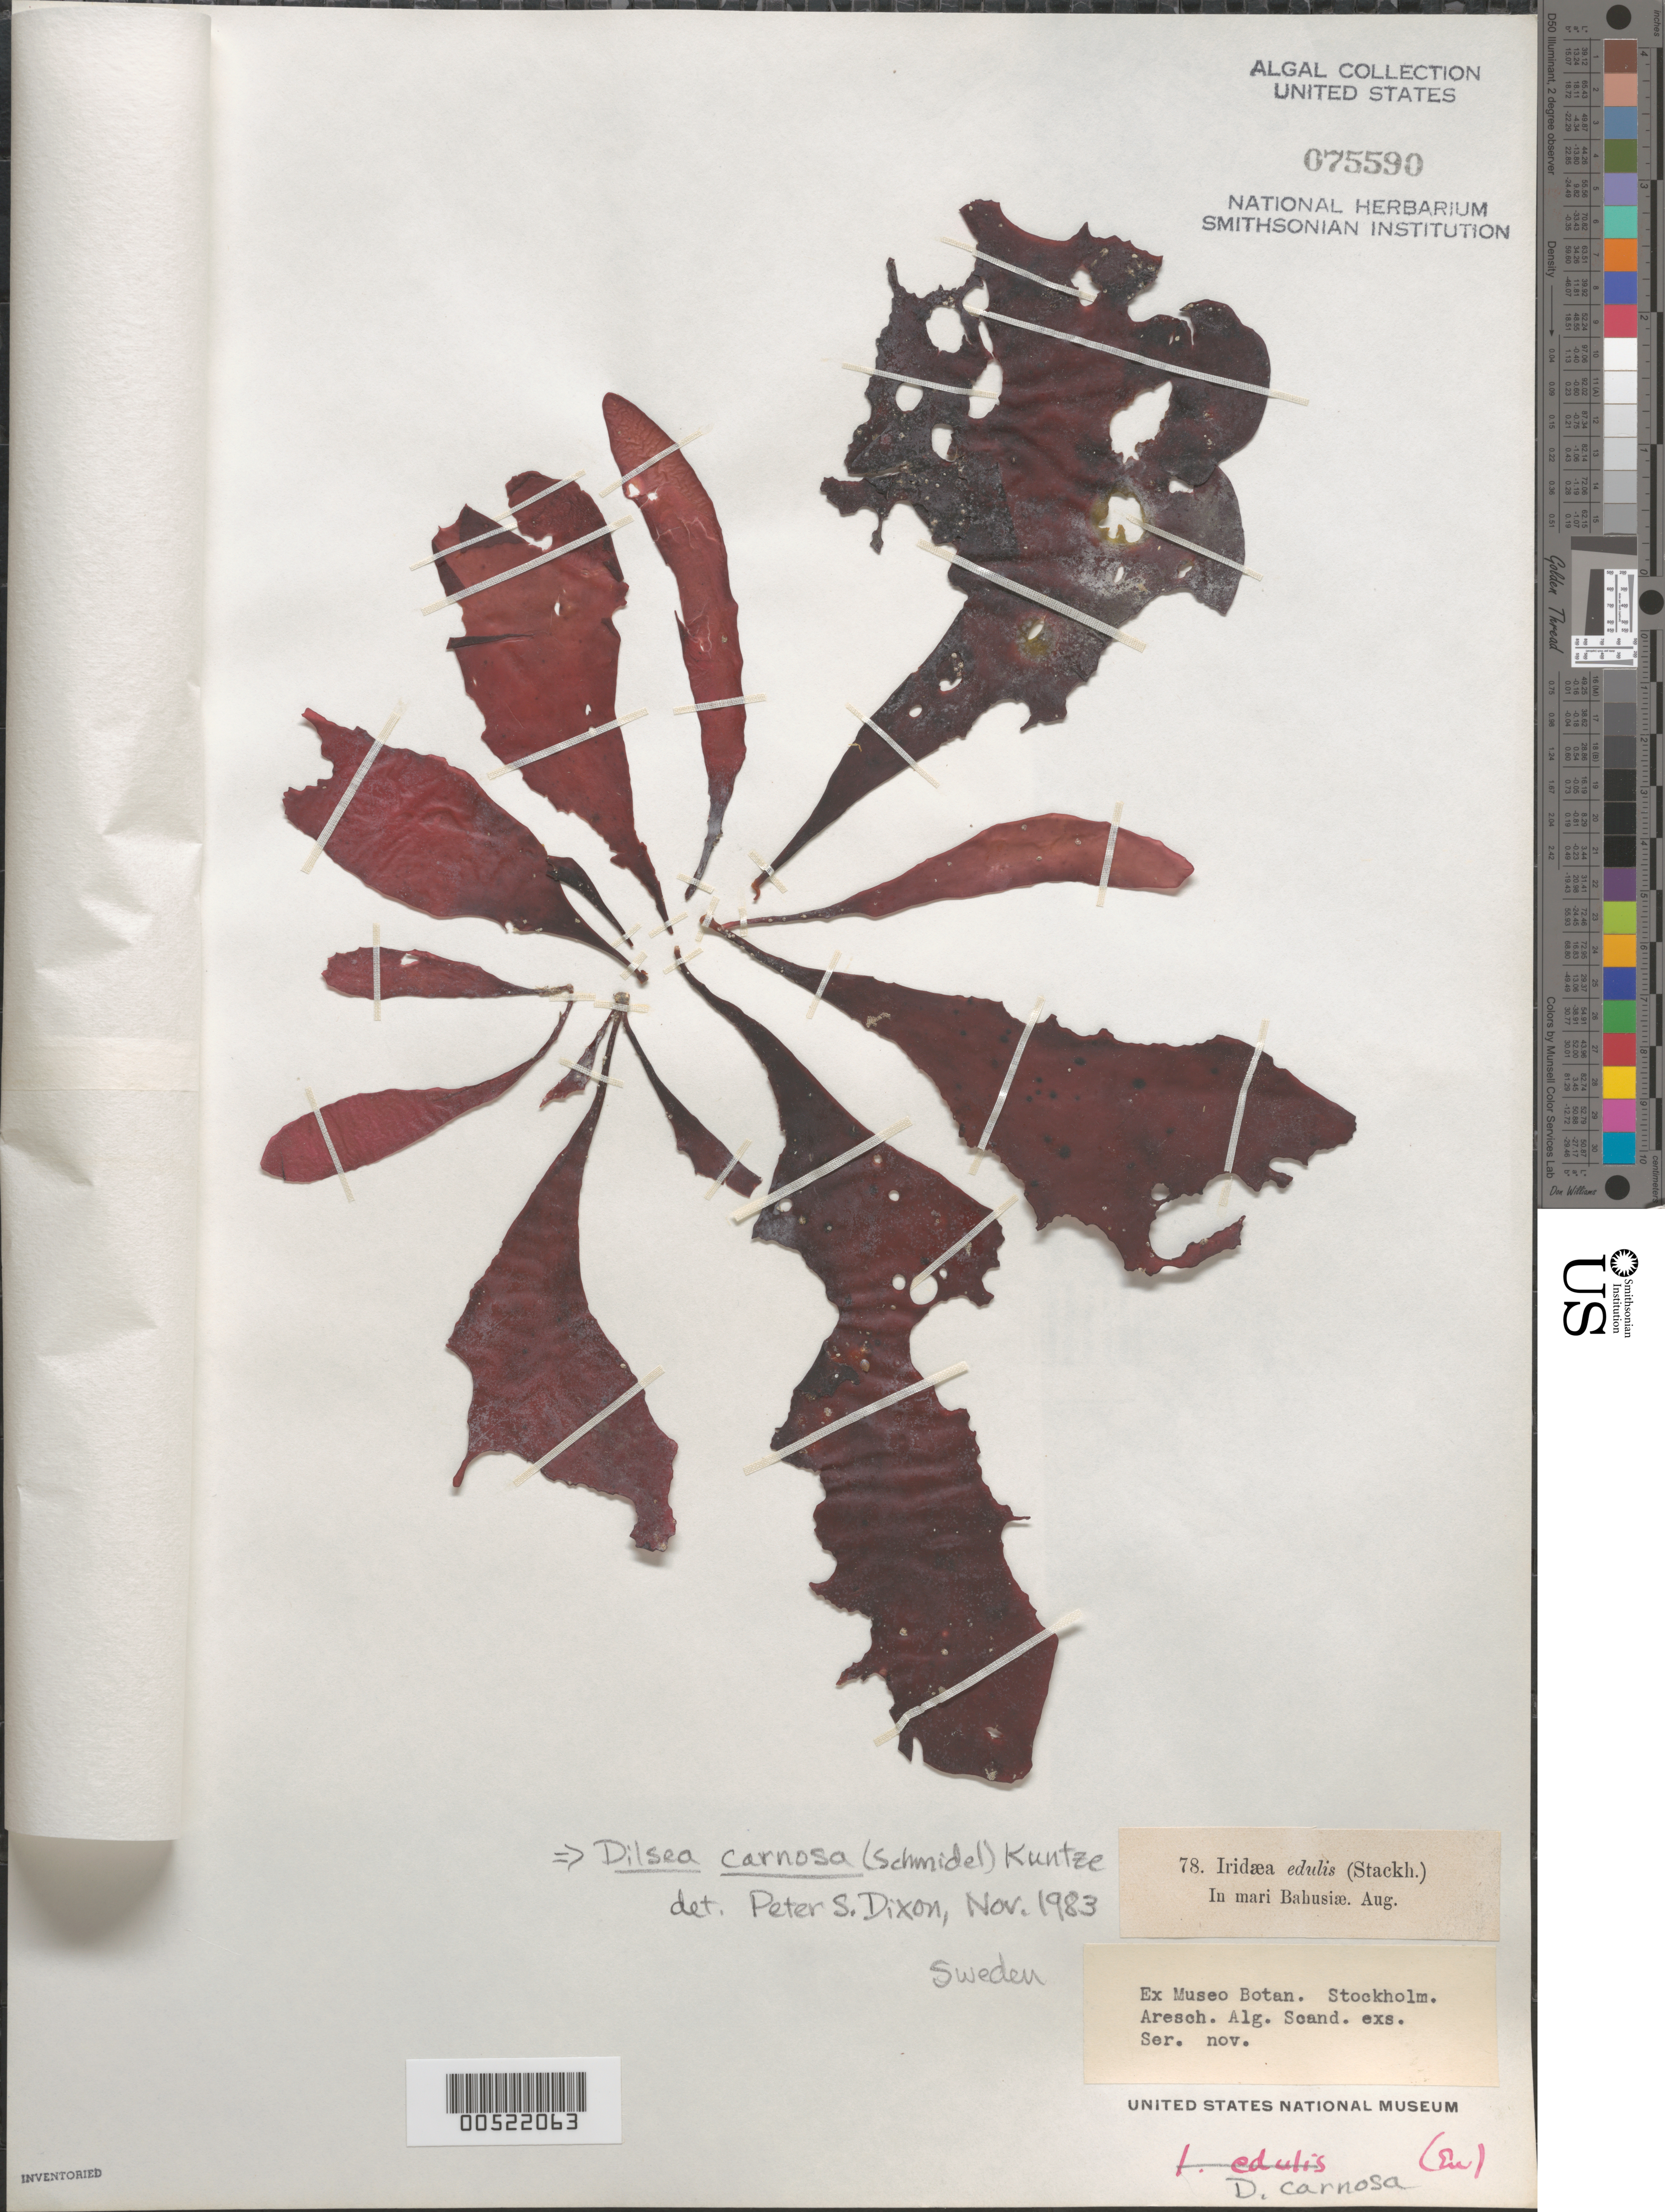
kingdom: Plantae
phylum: Rhodophyta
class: Florideophyceae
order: Gigartinales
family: Dumontiaceae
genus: Dilsea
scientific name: Dilsea carnosa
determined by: Dixon, P. S.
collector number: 78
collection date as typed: Aug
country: Sweden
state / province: Västra Götaland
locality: Bohus bay (mari bahusiae)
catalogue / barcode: US 75590